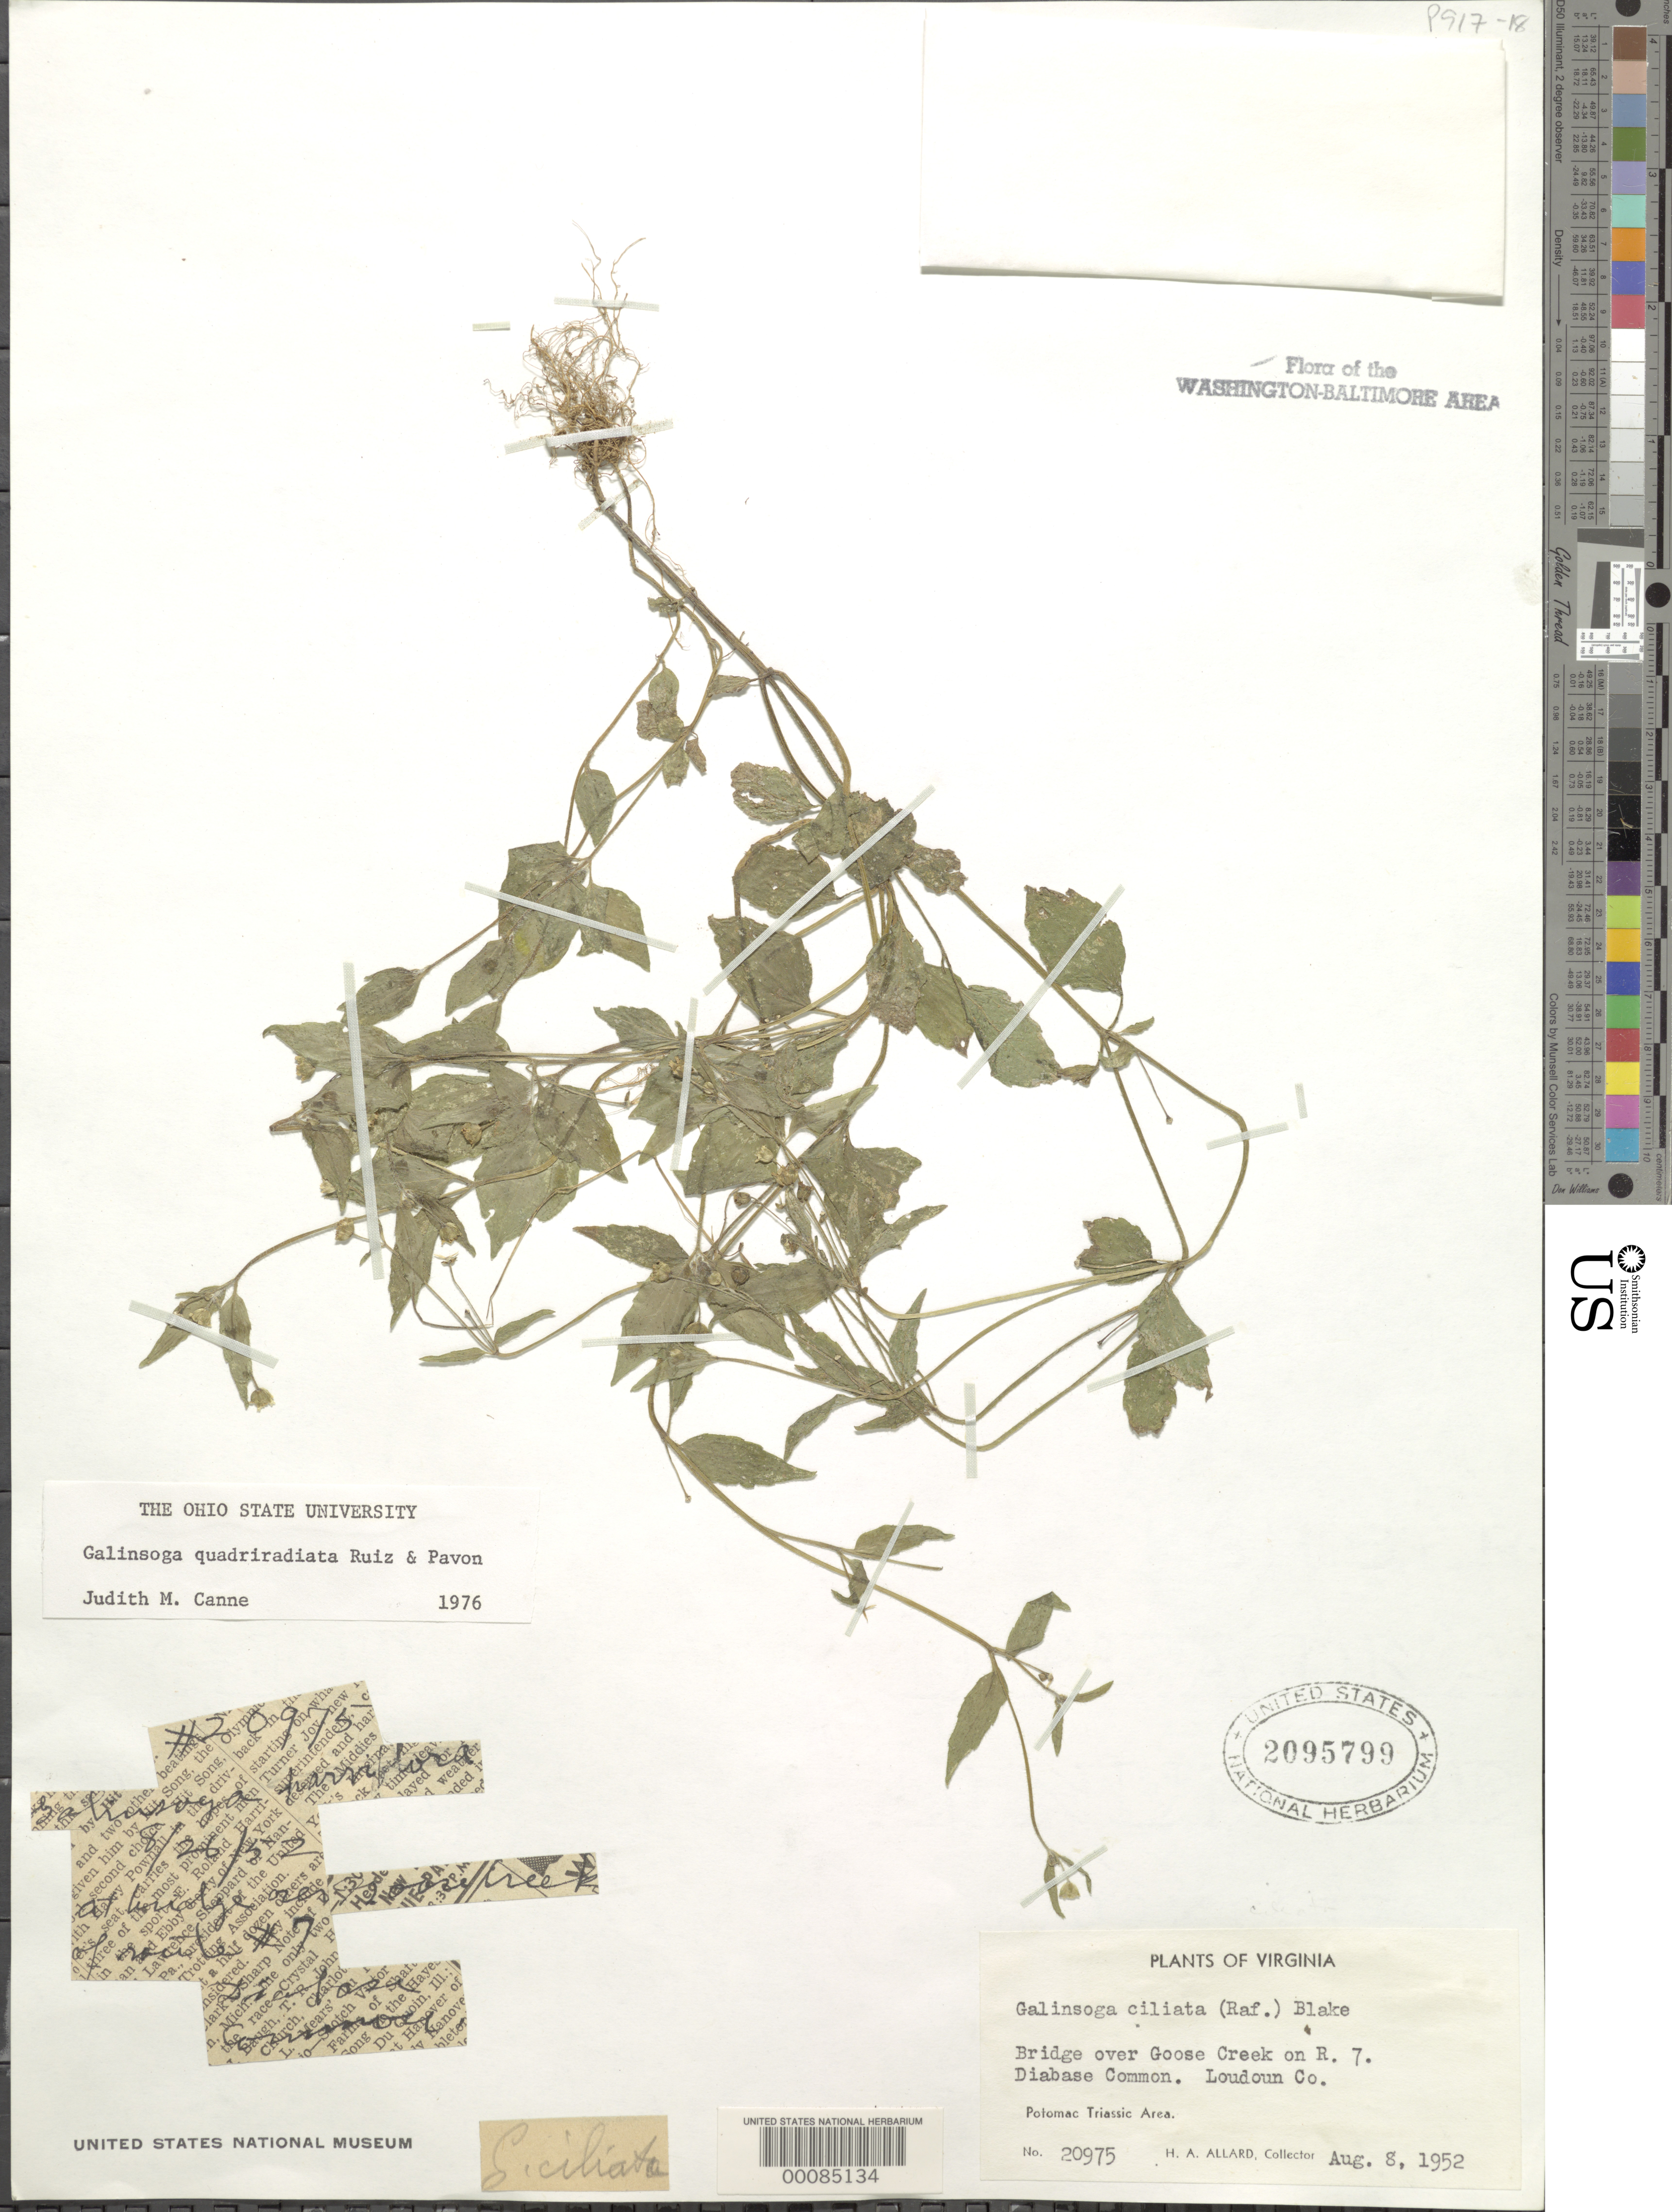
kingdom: Plantae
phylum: Tracheophyta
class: Magnoliopsida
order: Asterales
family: Asteraceae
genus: Galinsoga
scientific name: Galinsoga quadriradiata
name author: Ruiz & Pav.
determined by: Canne-Hilliker, J. M.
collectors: H. A. Allard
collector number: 20975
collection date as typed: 08 Aug 1952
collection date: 1952-08-08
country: United States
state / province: Virginia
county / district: Loudoun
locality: Goose Creek Rt.7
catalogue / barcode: US 2095799